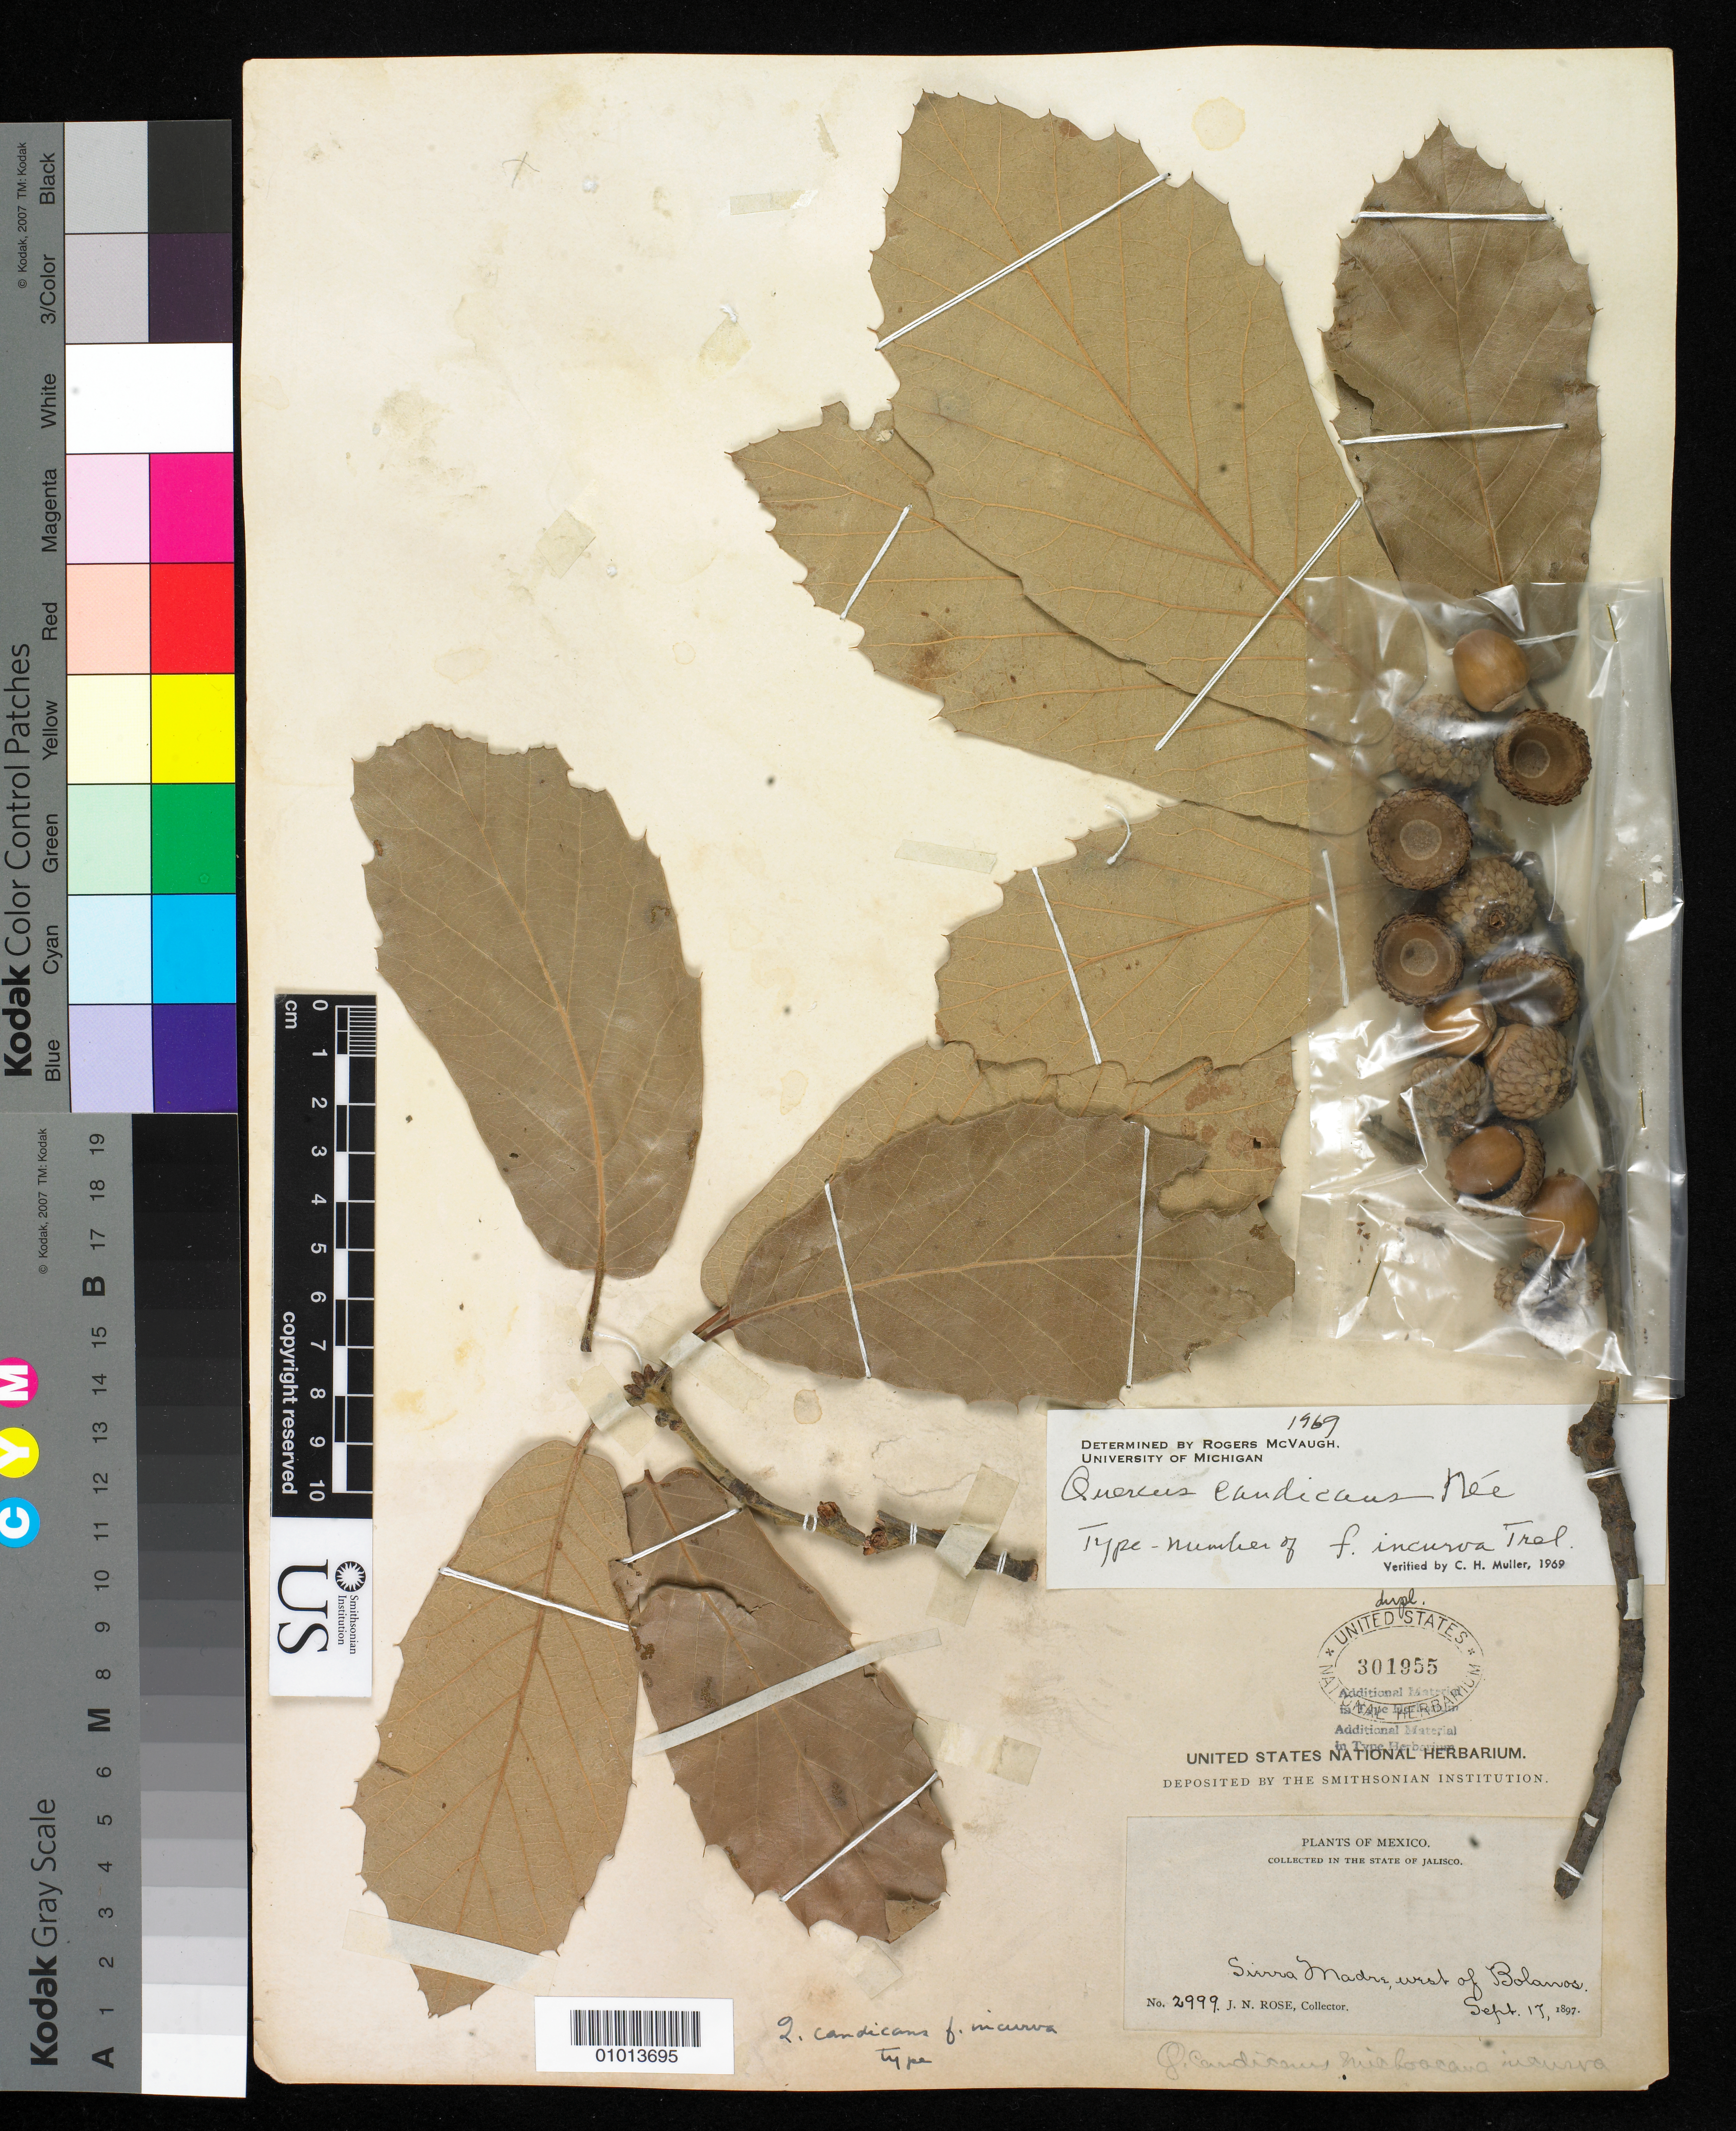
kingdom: Plantae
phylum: Tracheophyta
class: Magnoliopsida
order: Fagales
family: Fagaceae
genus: Quercus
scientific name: Quercus candicans f. incurva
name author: Trel.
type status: Isotype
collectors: J. N. Rose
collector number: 2999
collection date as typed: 17 Sep 1897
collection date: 1897-09-17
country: Mexico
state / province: Jalisco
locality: Sierra Madre, W of Bolanos.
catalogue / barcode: US 301955